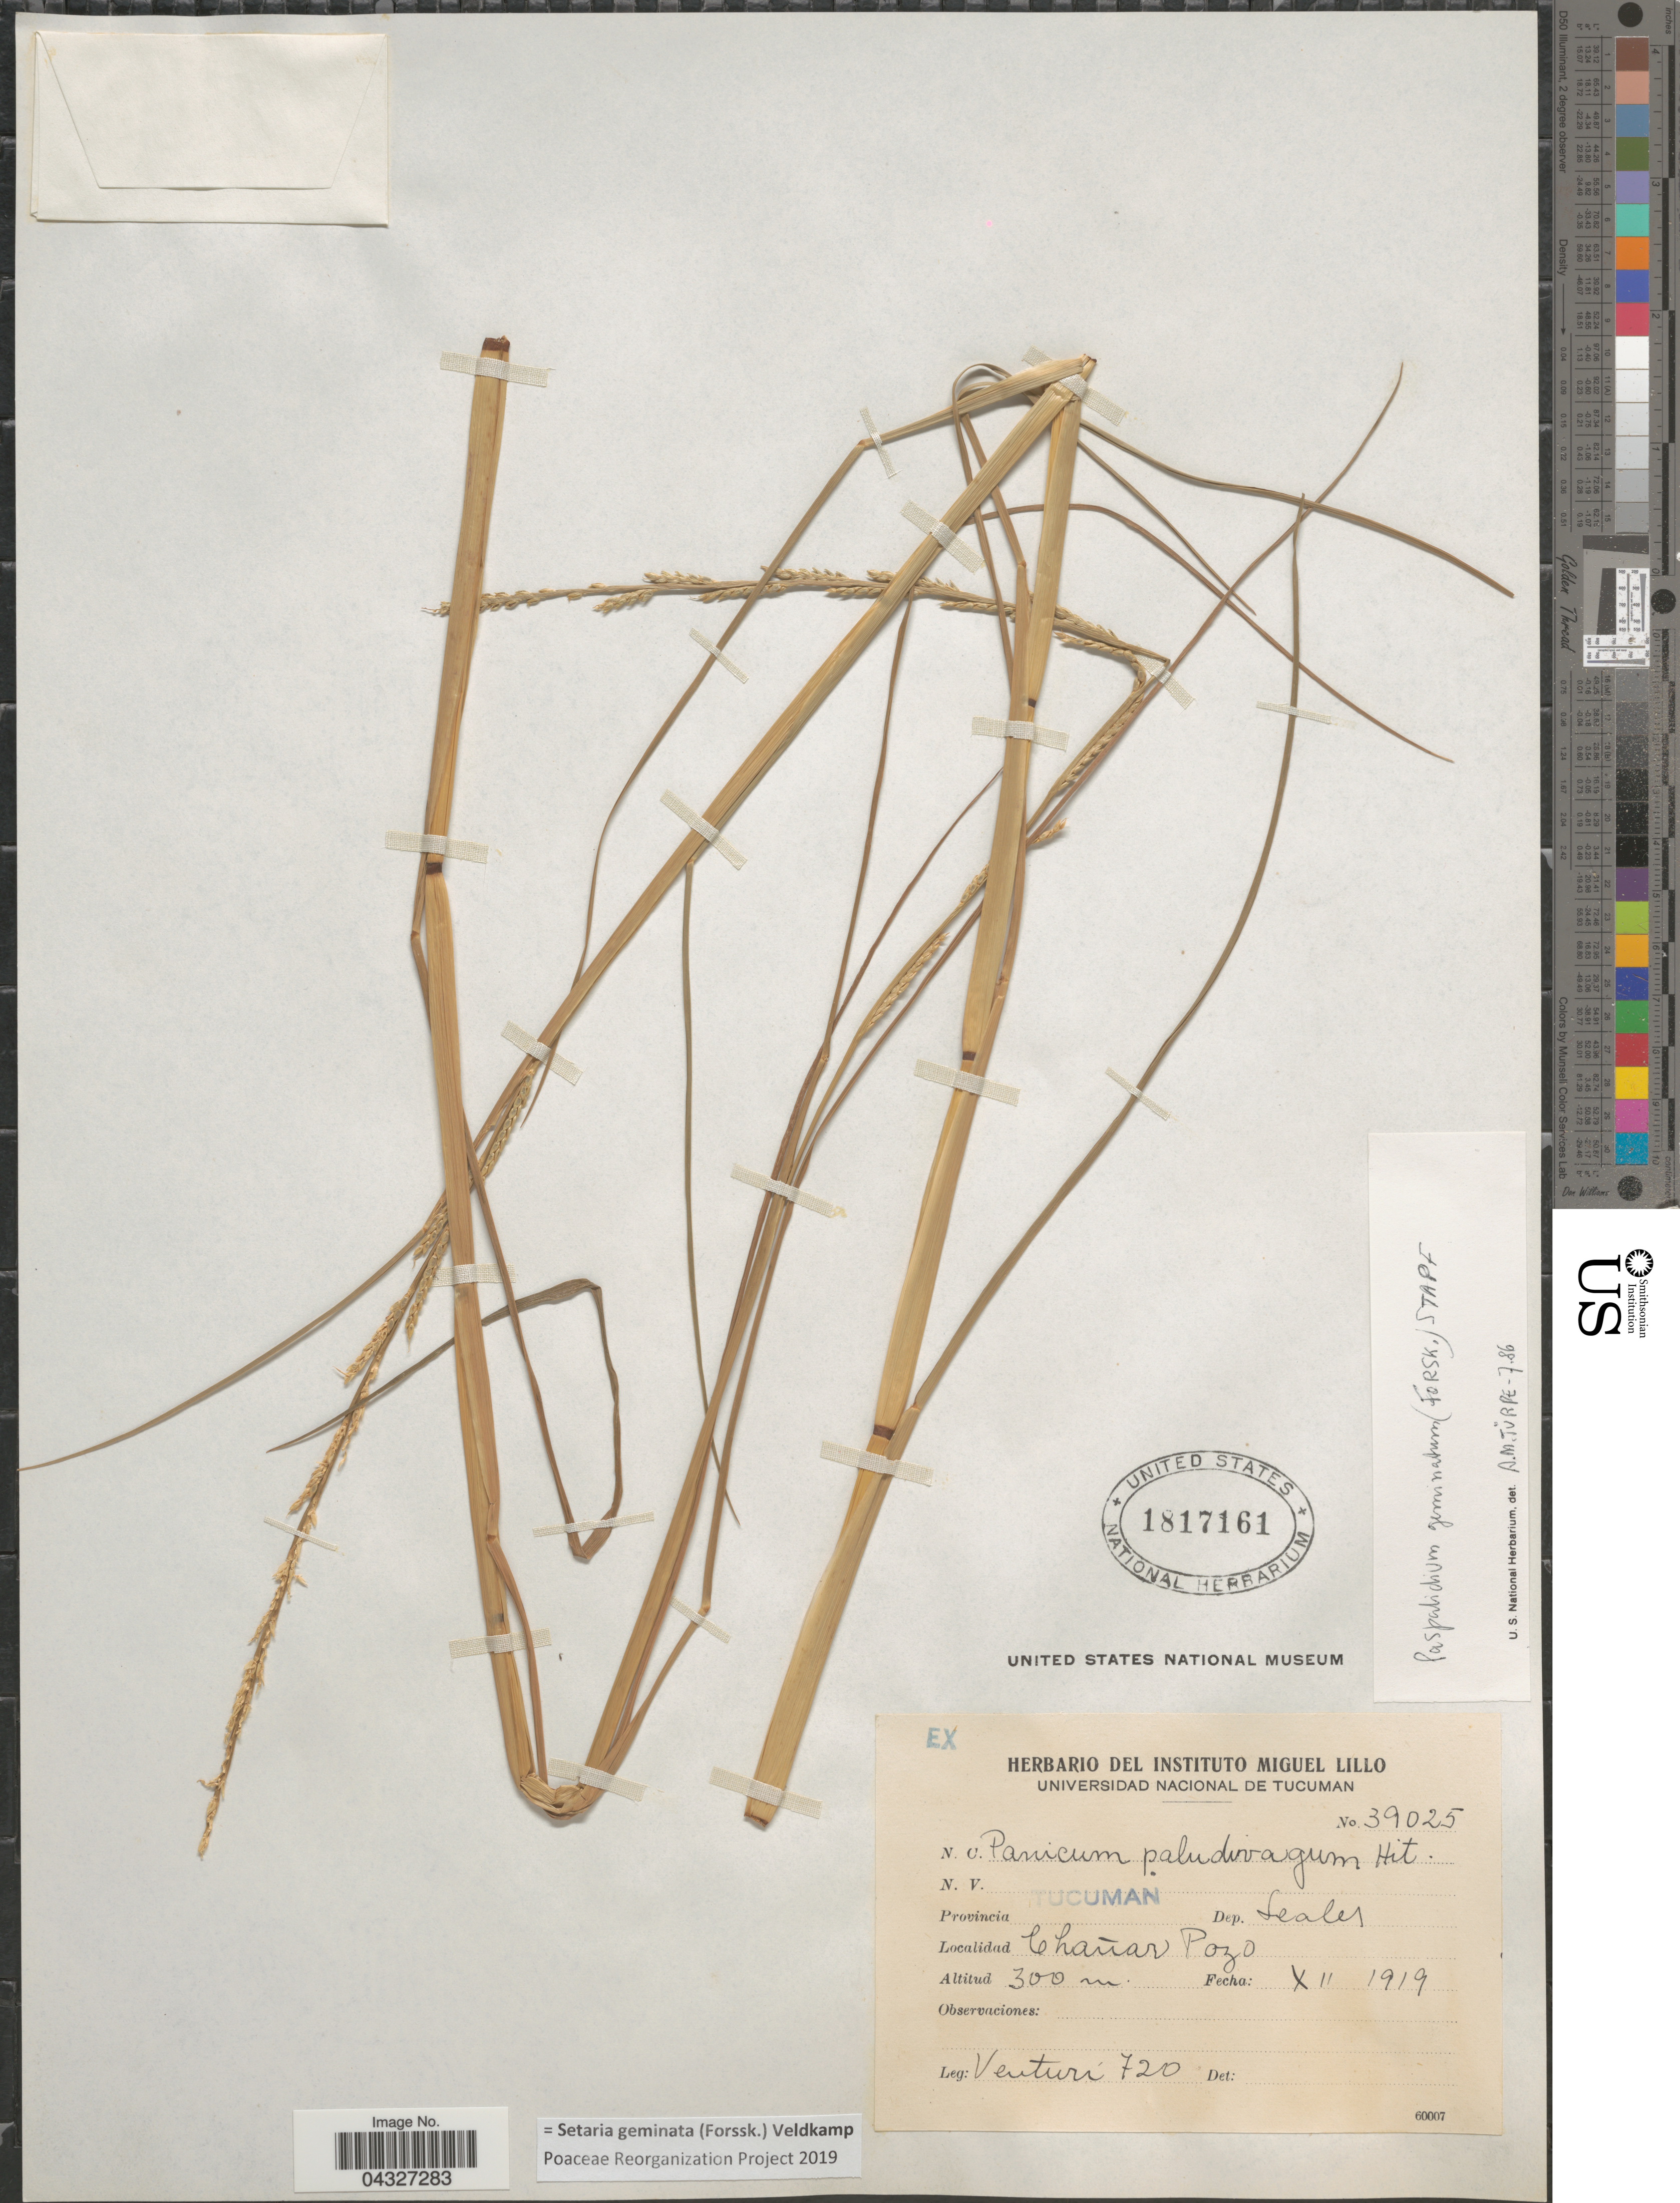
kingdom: Plantae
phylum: Tracheophyta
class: Liliopsida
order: Poales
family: Poaceae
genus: Setaria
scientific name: Setaria geminata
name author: (Forssk.) Veldkamp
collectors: Venturi, --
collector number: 720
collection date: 1919-12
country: Argentina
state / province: Tucuman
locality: Provincia Tucuman. Dep. Leales. Chañar Pozo.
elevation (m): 300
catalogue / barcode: US 1817161